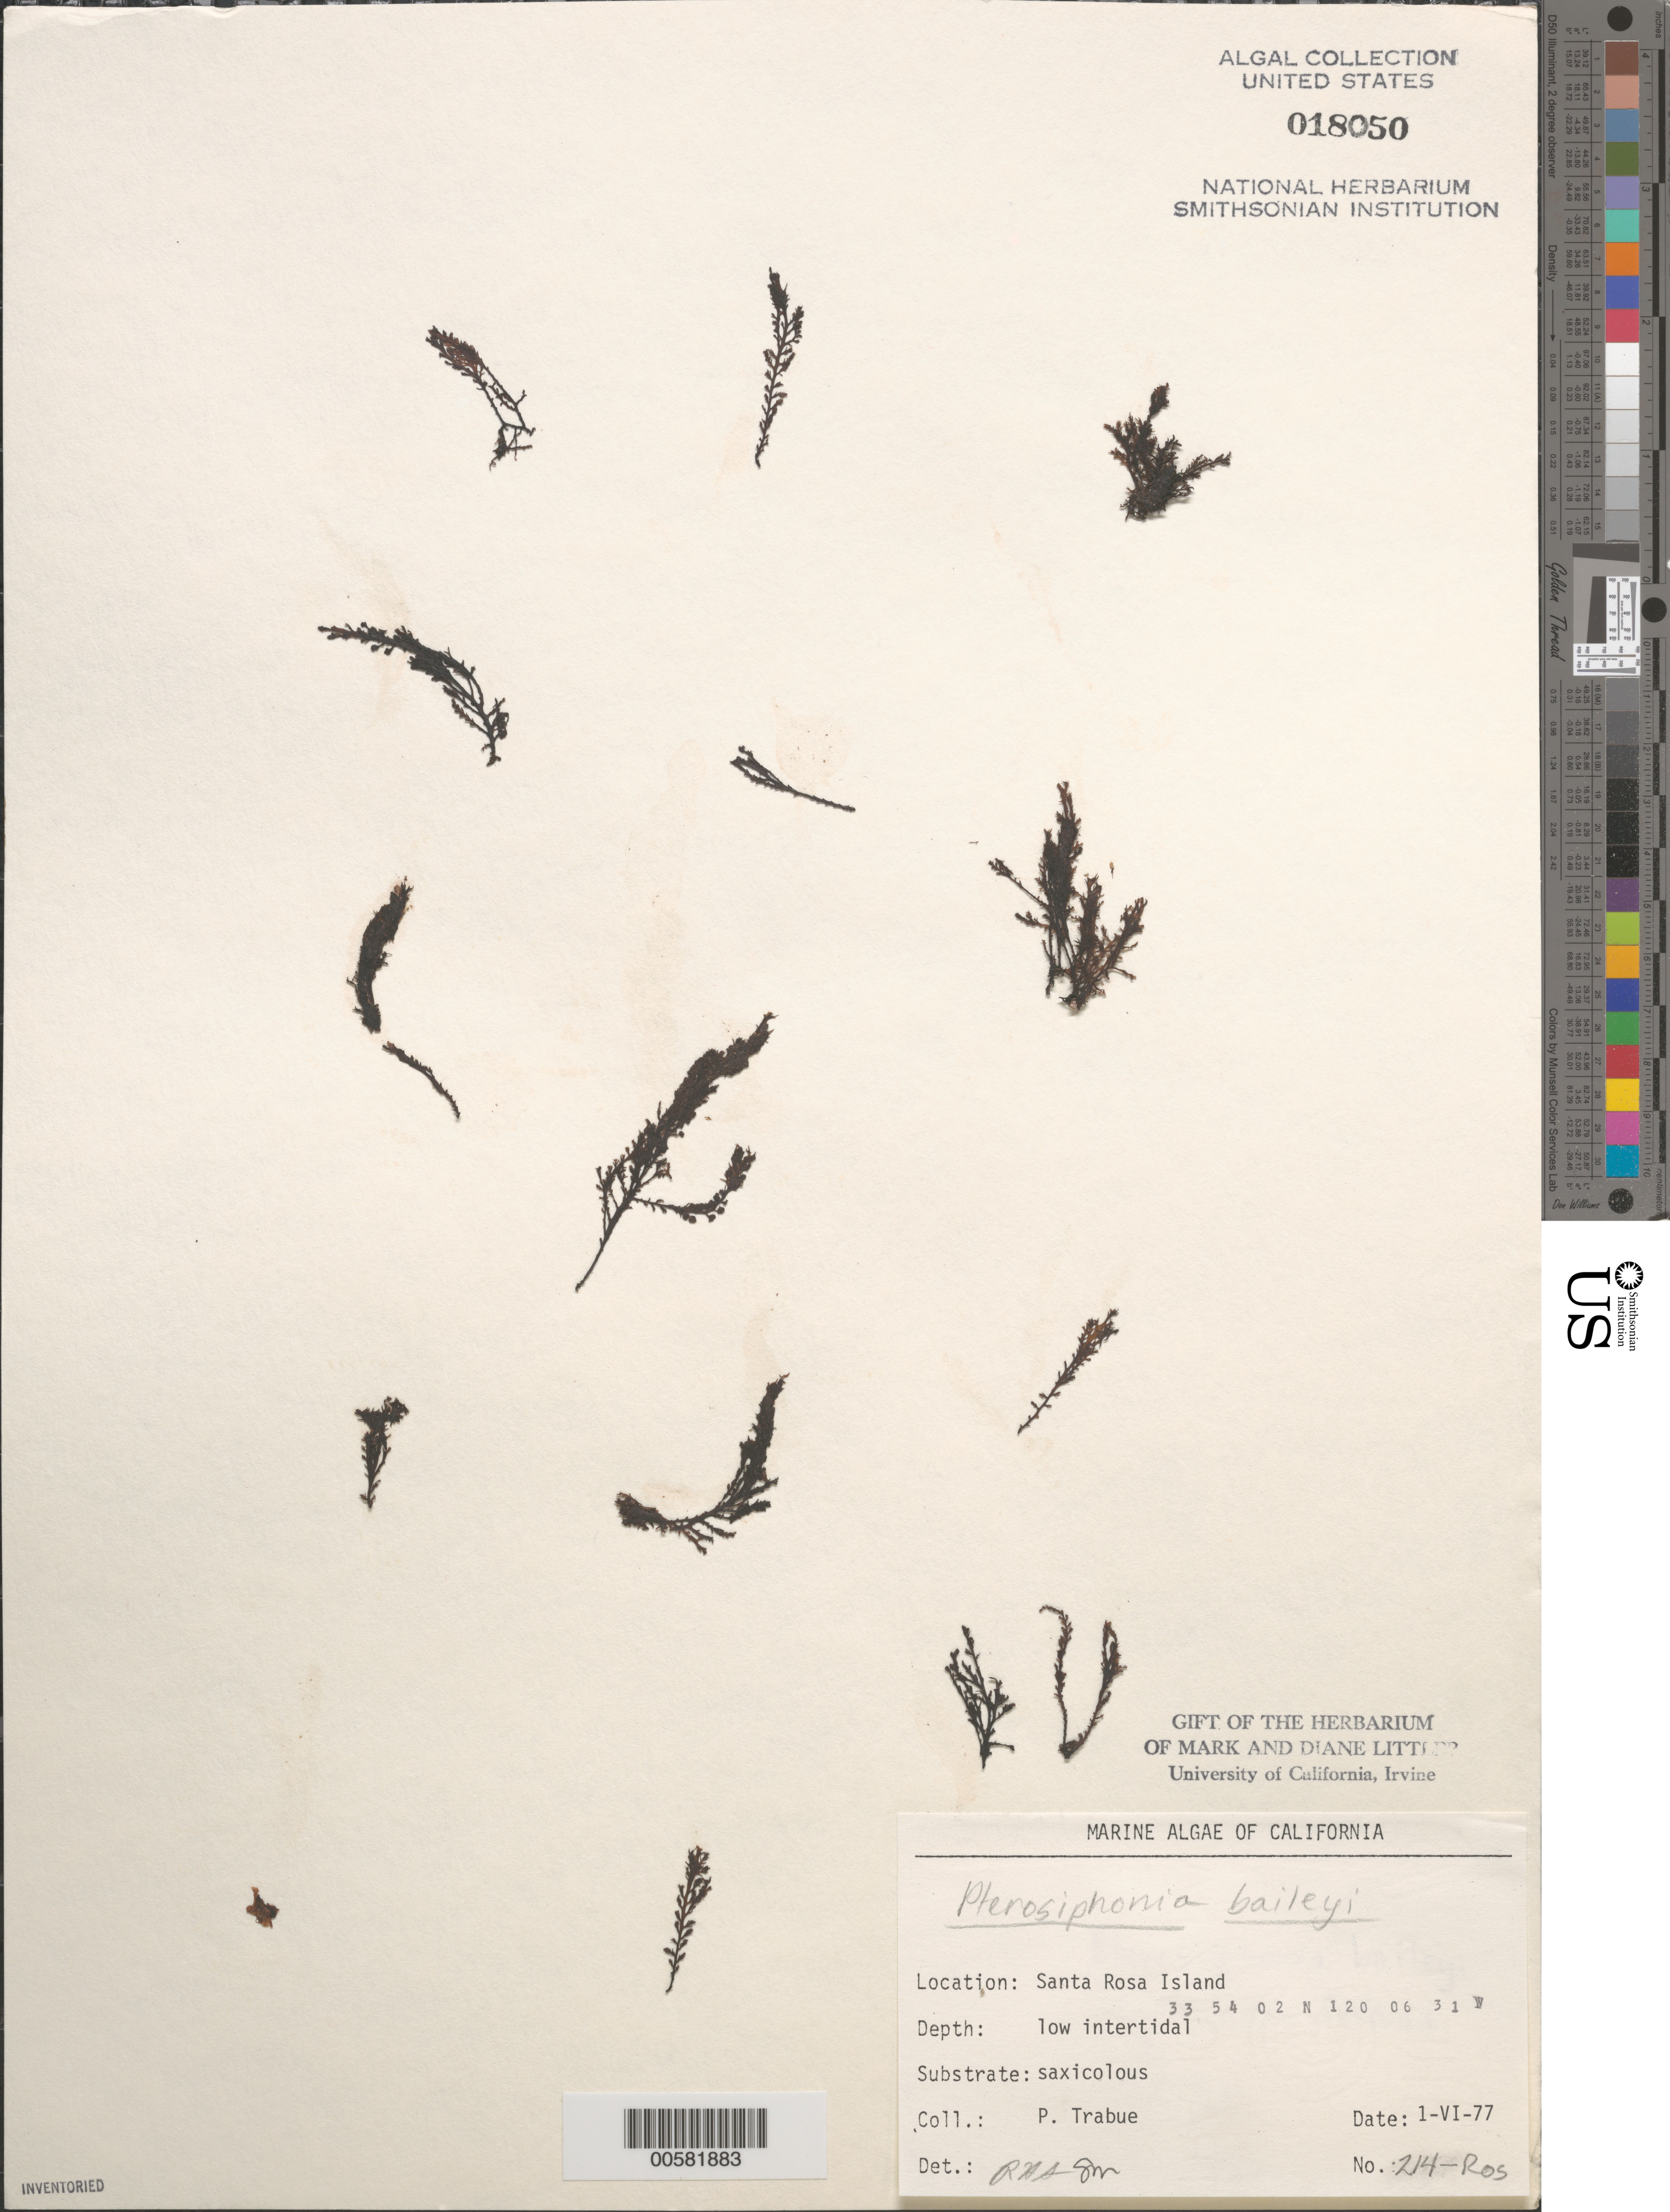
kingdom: Plantae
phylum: Rhodophyta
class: Florideophyceae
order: Ceramiales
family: Rhodomelaceae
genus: Symphyocladiella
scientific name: Symphyocladiella baileyi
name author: (Harvey) D.E.Bustamante et al.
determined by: Algae name updating Project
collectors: P. J. Trabue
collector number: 214-ros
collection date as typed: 01 Jun 1977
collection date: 1977-06-01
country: United States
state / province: California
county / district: Santa Barbara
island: Santa Rosa Island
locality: Johnson's Lee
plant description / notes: BLM-SOCALBIGHT Rocky Intertidal Survey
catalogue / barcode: US 18050